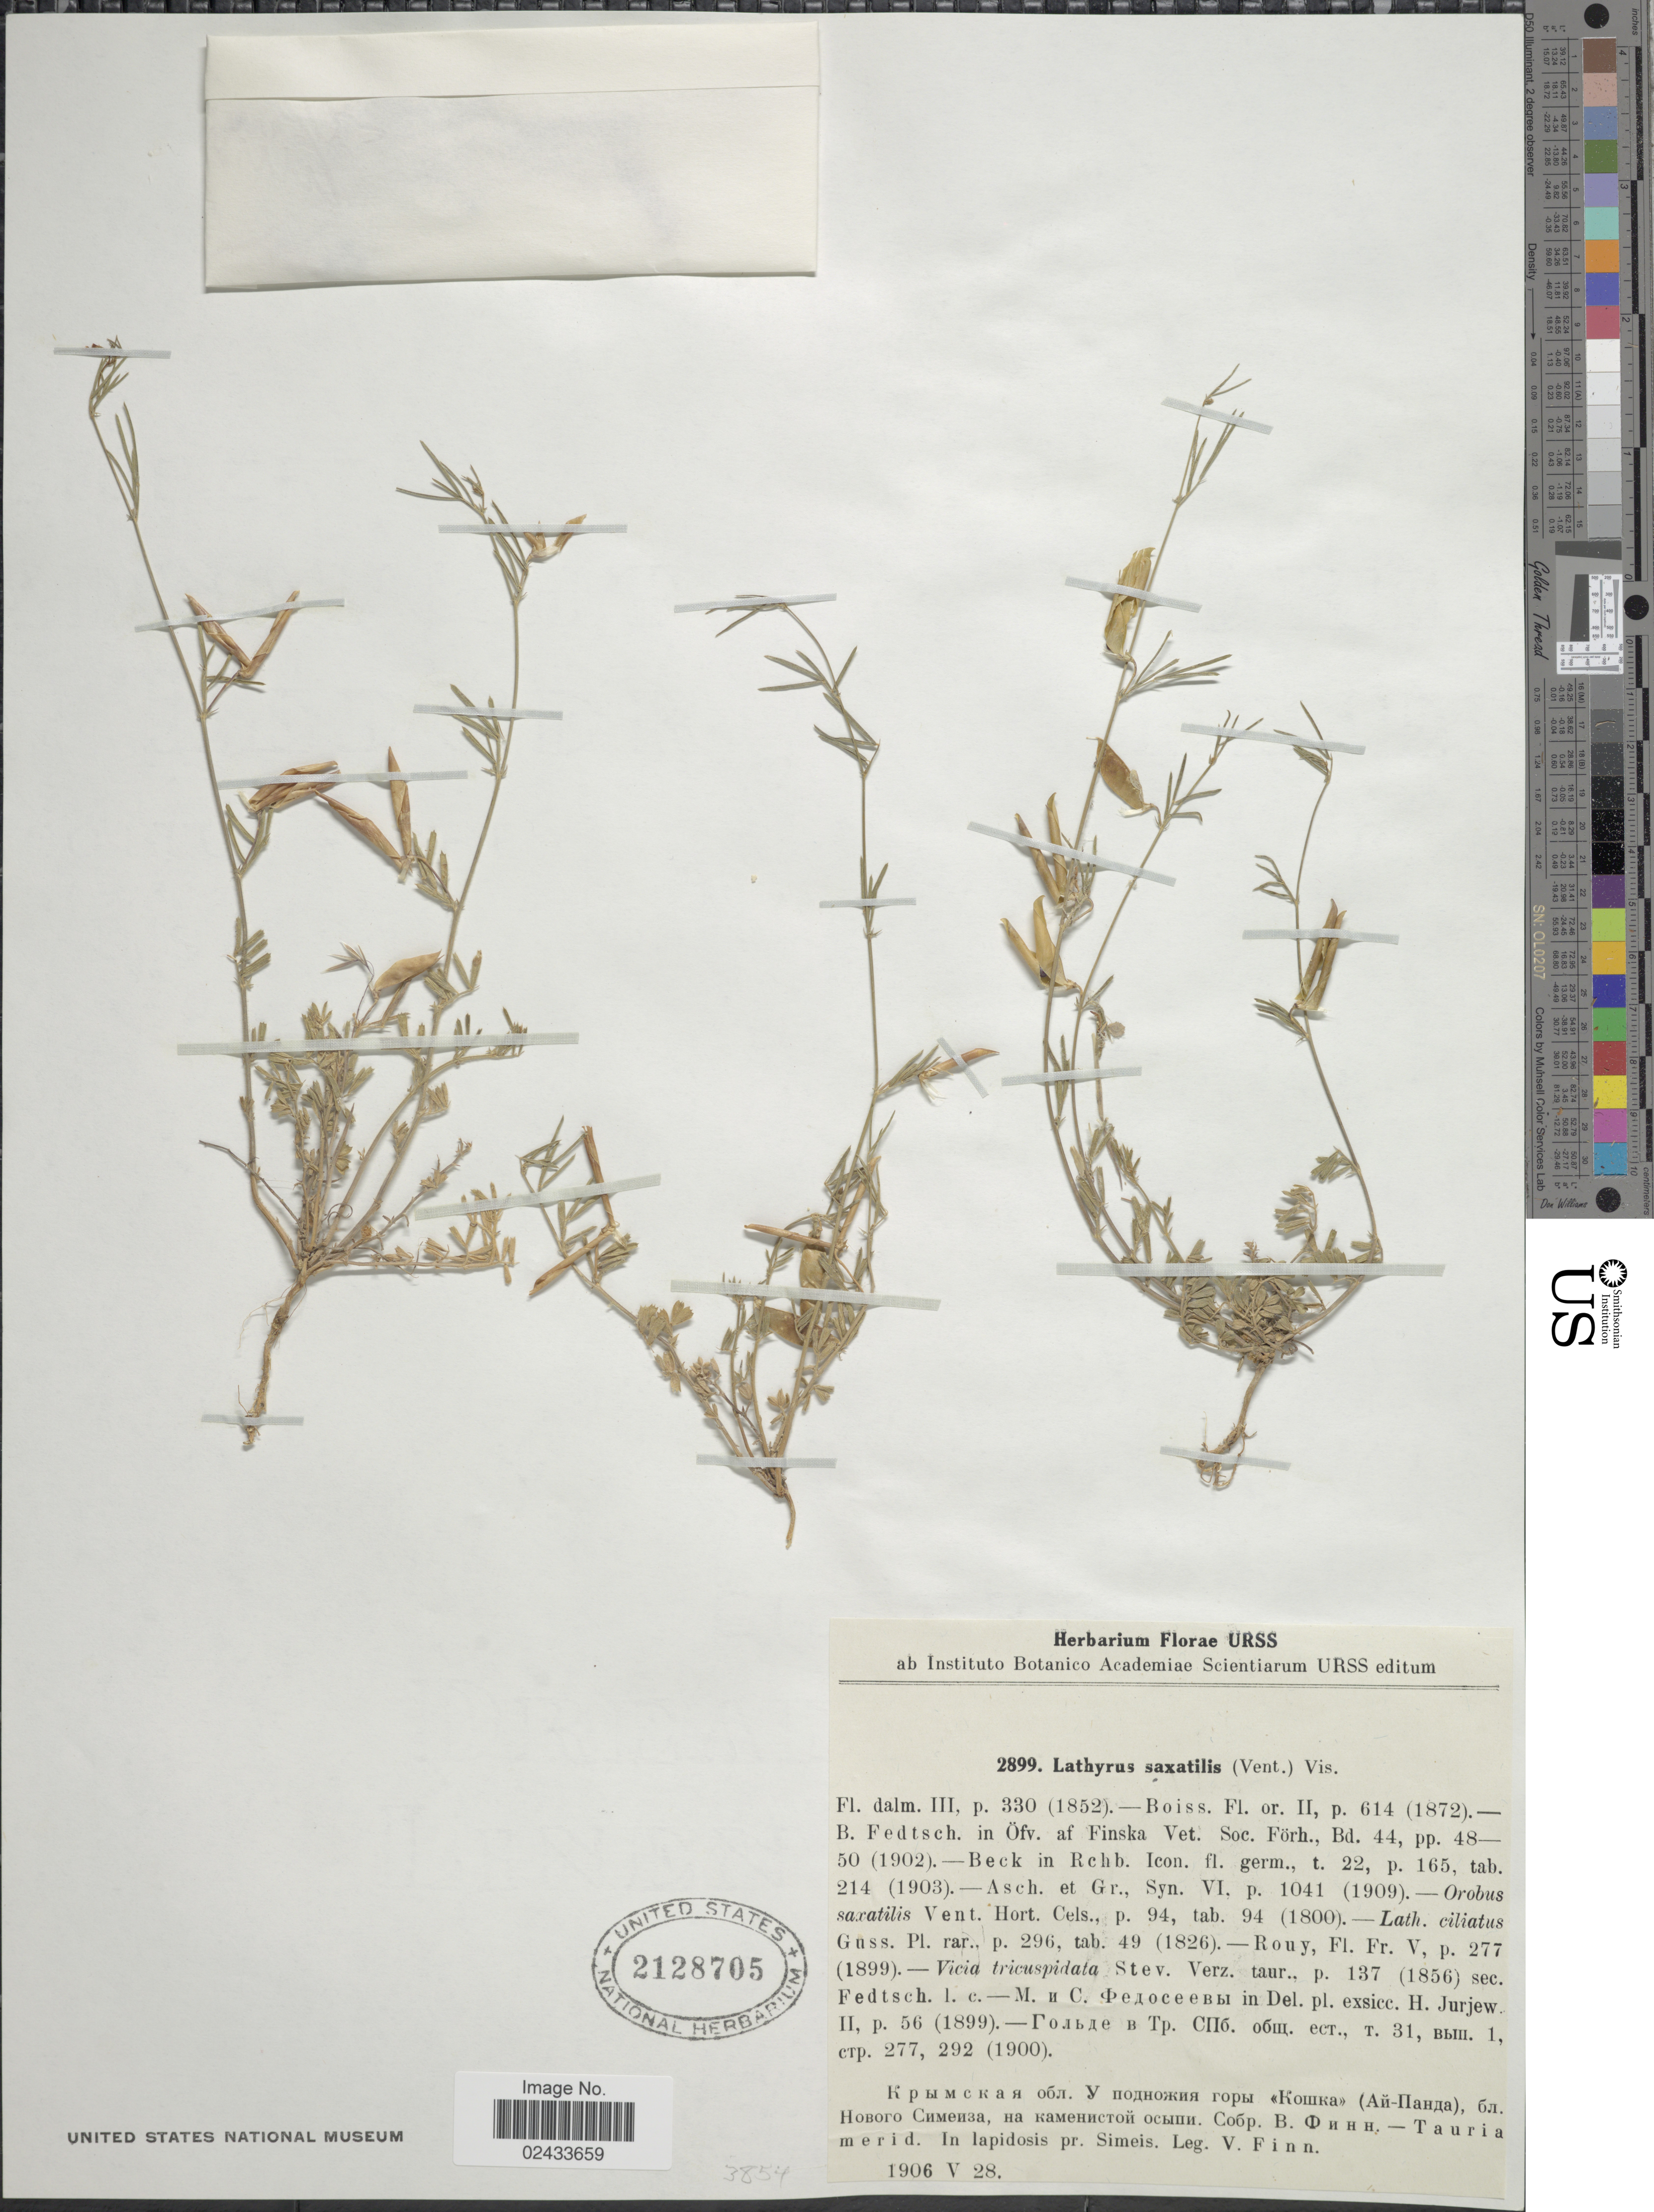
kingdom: Plantae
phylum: Tracheophyta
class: Magnoliopsida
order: Fabales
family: Fabaceae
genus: Lathyrus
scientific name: Lathyrus saxatilis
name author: (Vent.) Vis.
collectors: V. Finn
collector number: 2899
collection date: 1906-05-28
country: Ukraine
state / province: Crimea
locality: Tauria merid. In lapidosis pr. Simeis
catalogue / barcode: US 2128705